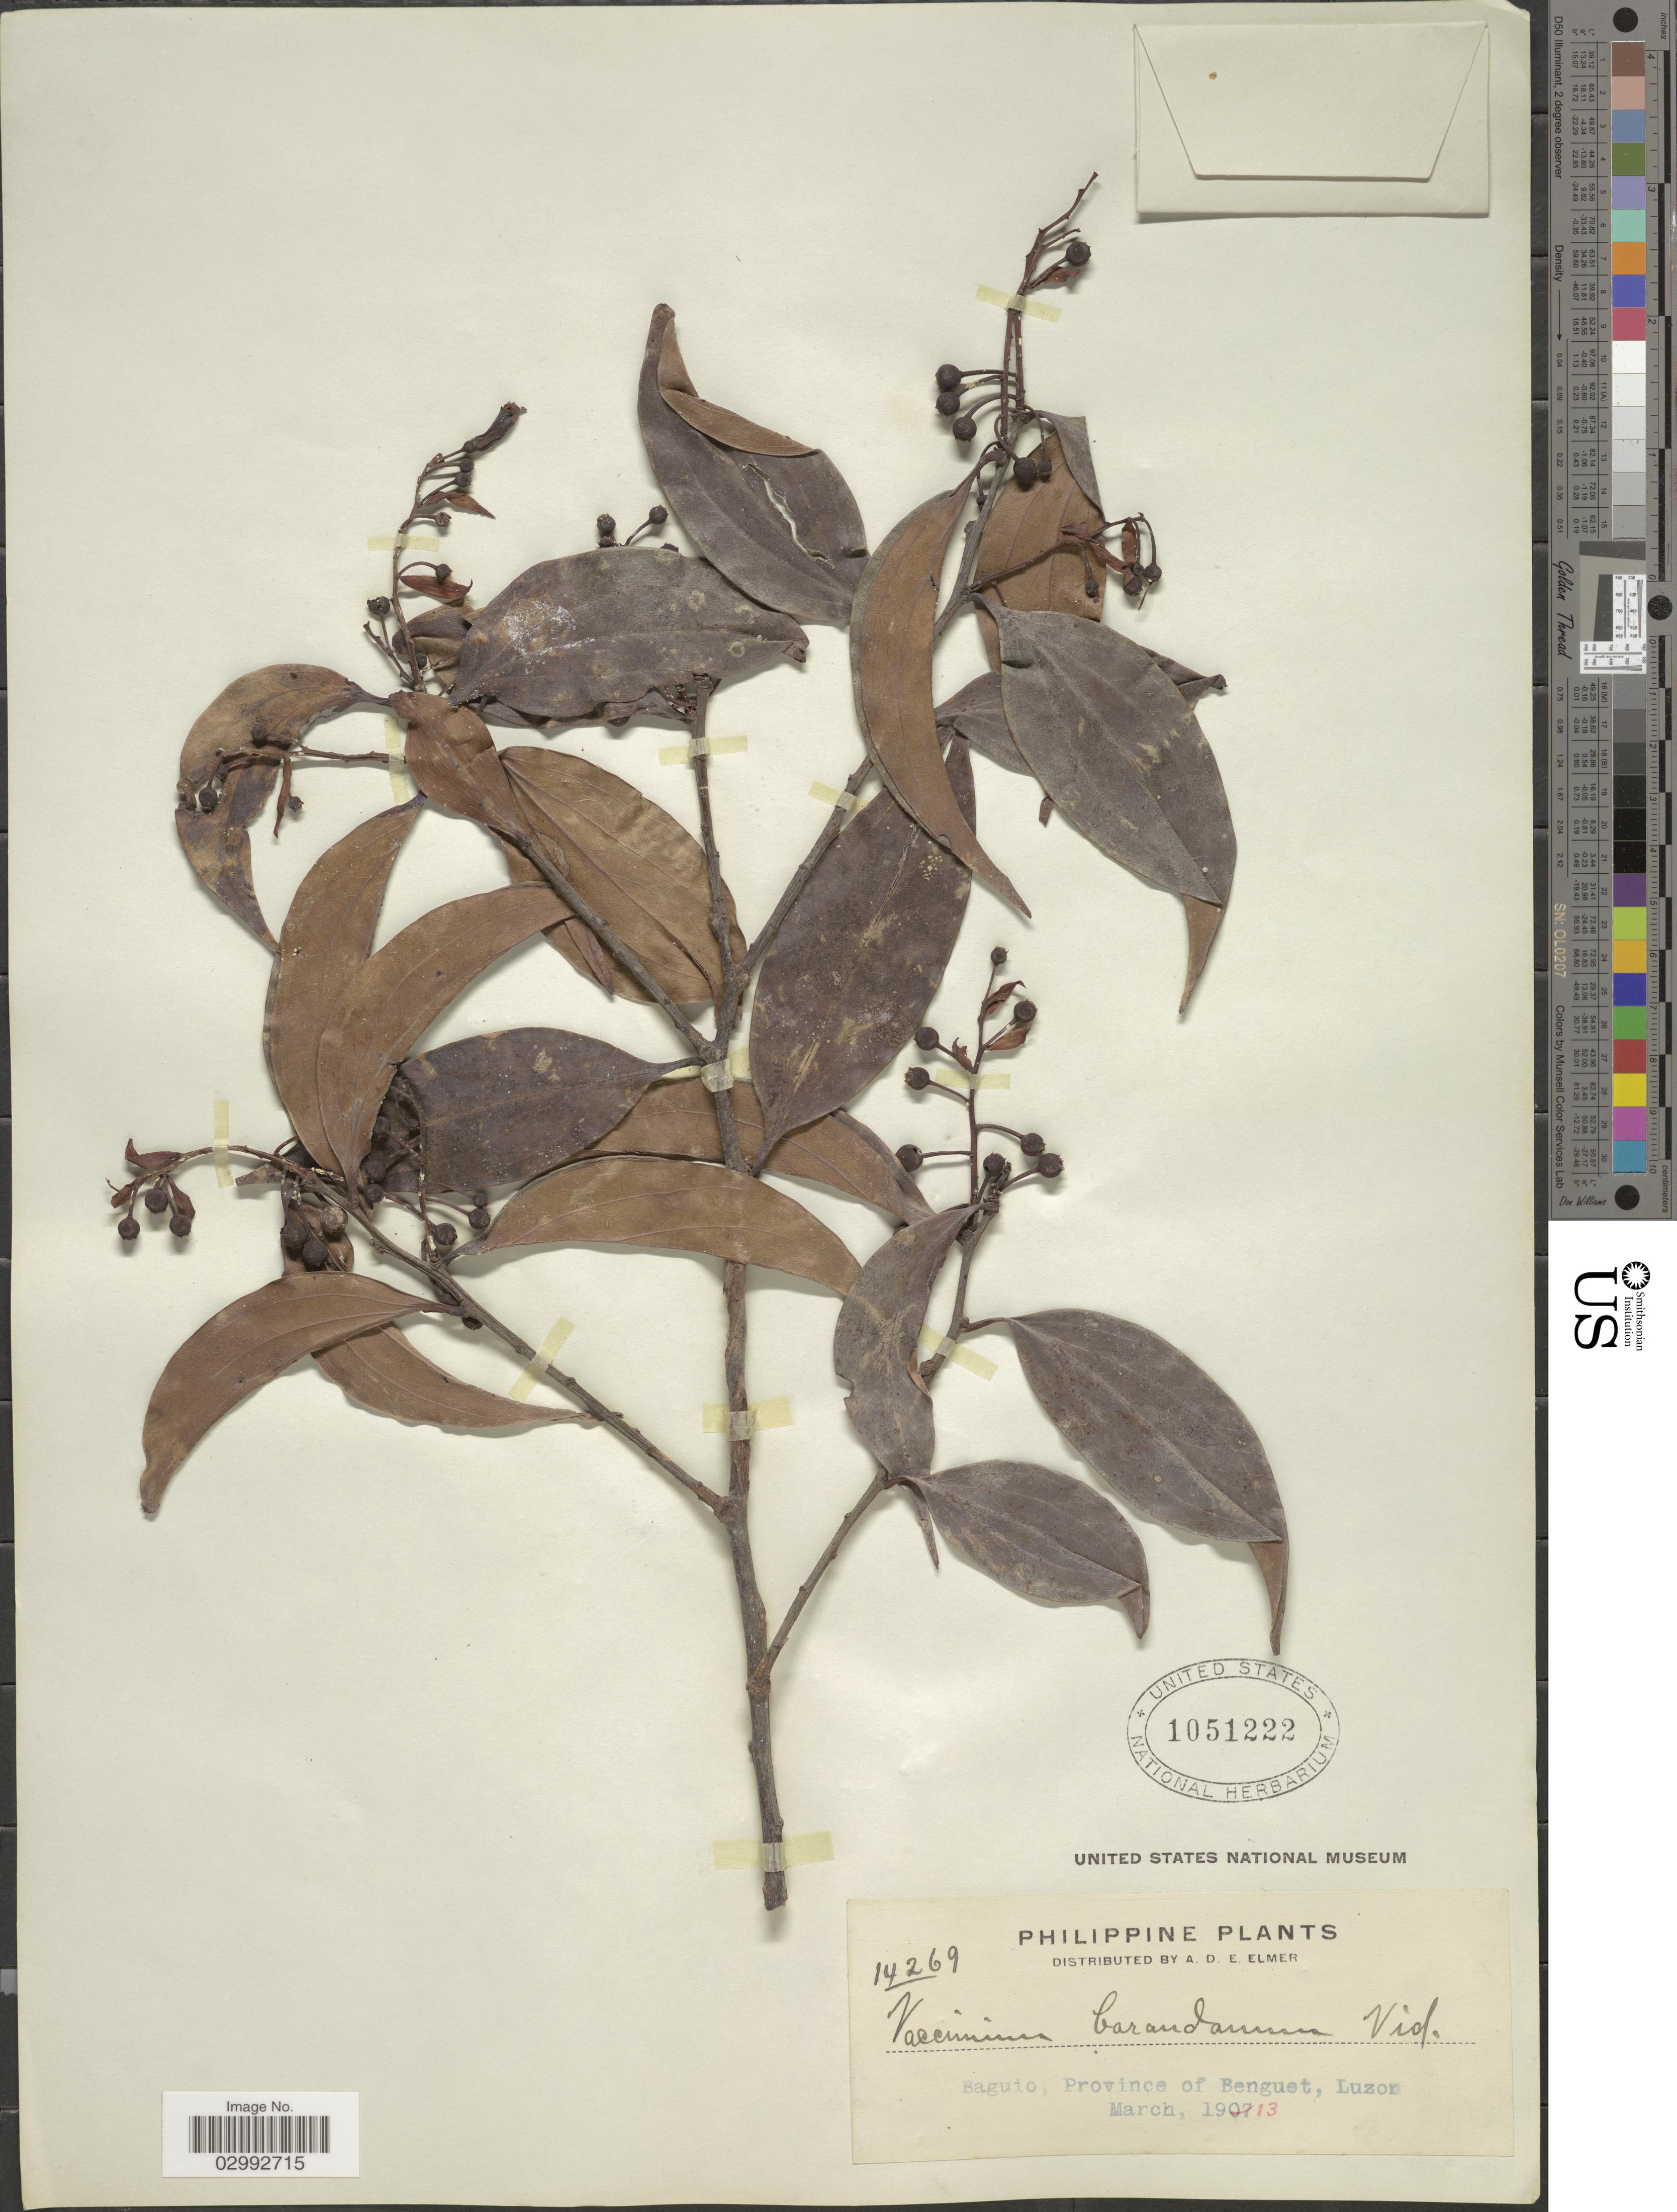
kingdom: Plantae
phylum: Tracheophyta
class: Magnoliopsida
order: Ericales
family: Ericaceae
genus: Vaccinium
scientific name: Vaccinium barandanum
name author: S. Vidal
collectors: A. D. E. Elmer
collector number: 14269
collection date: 1913-03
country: Philippines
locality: Baguio, Province of Benguet, Luzon.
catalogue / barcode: US 1051222